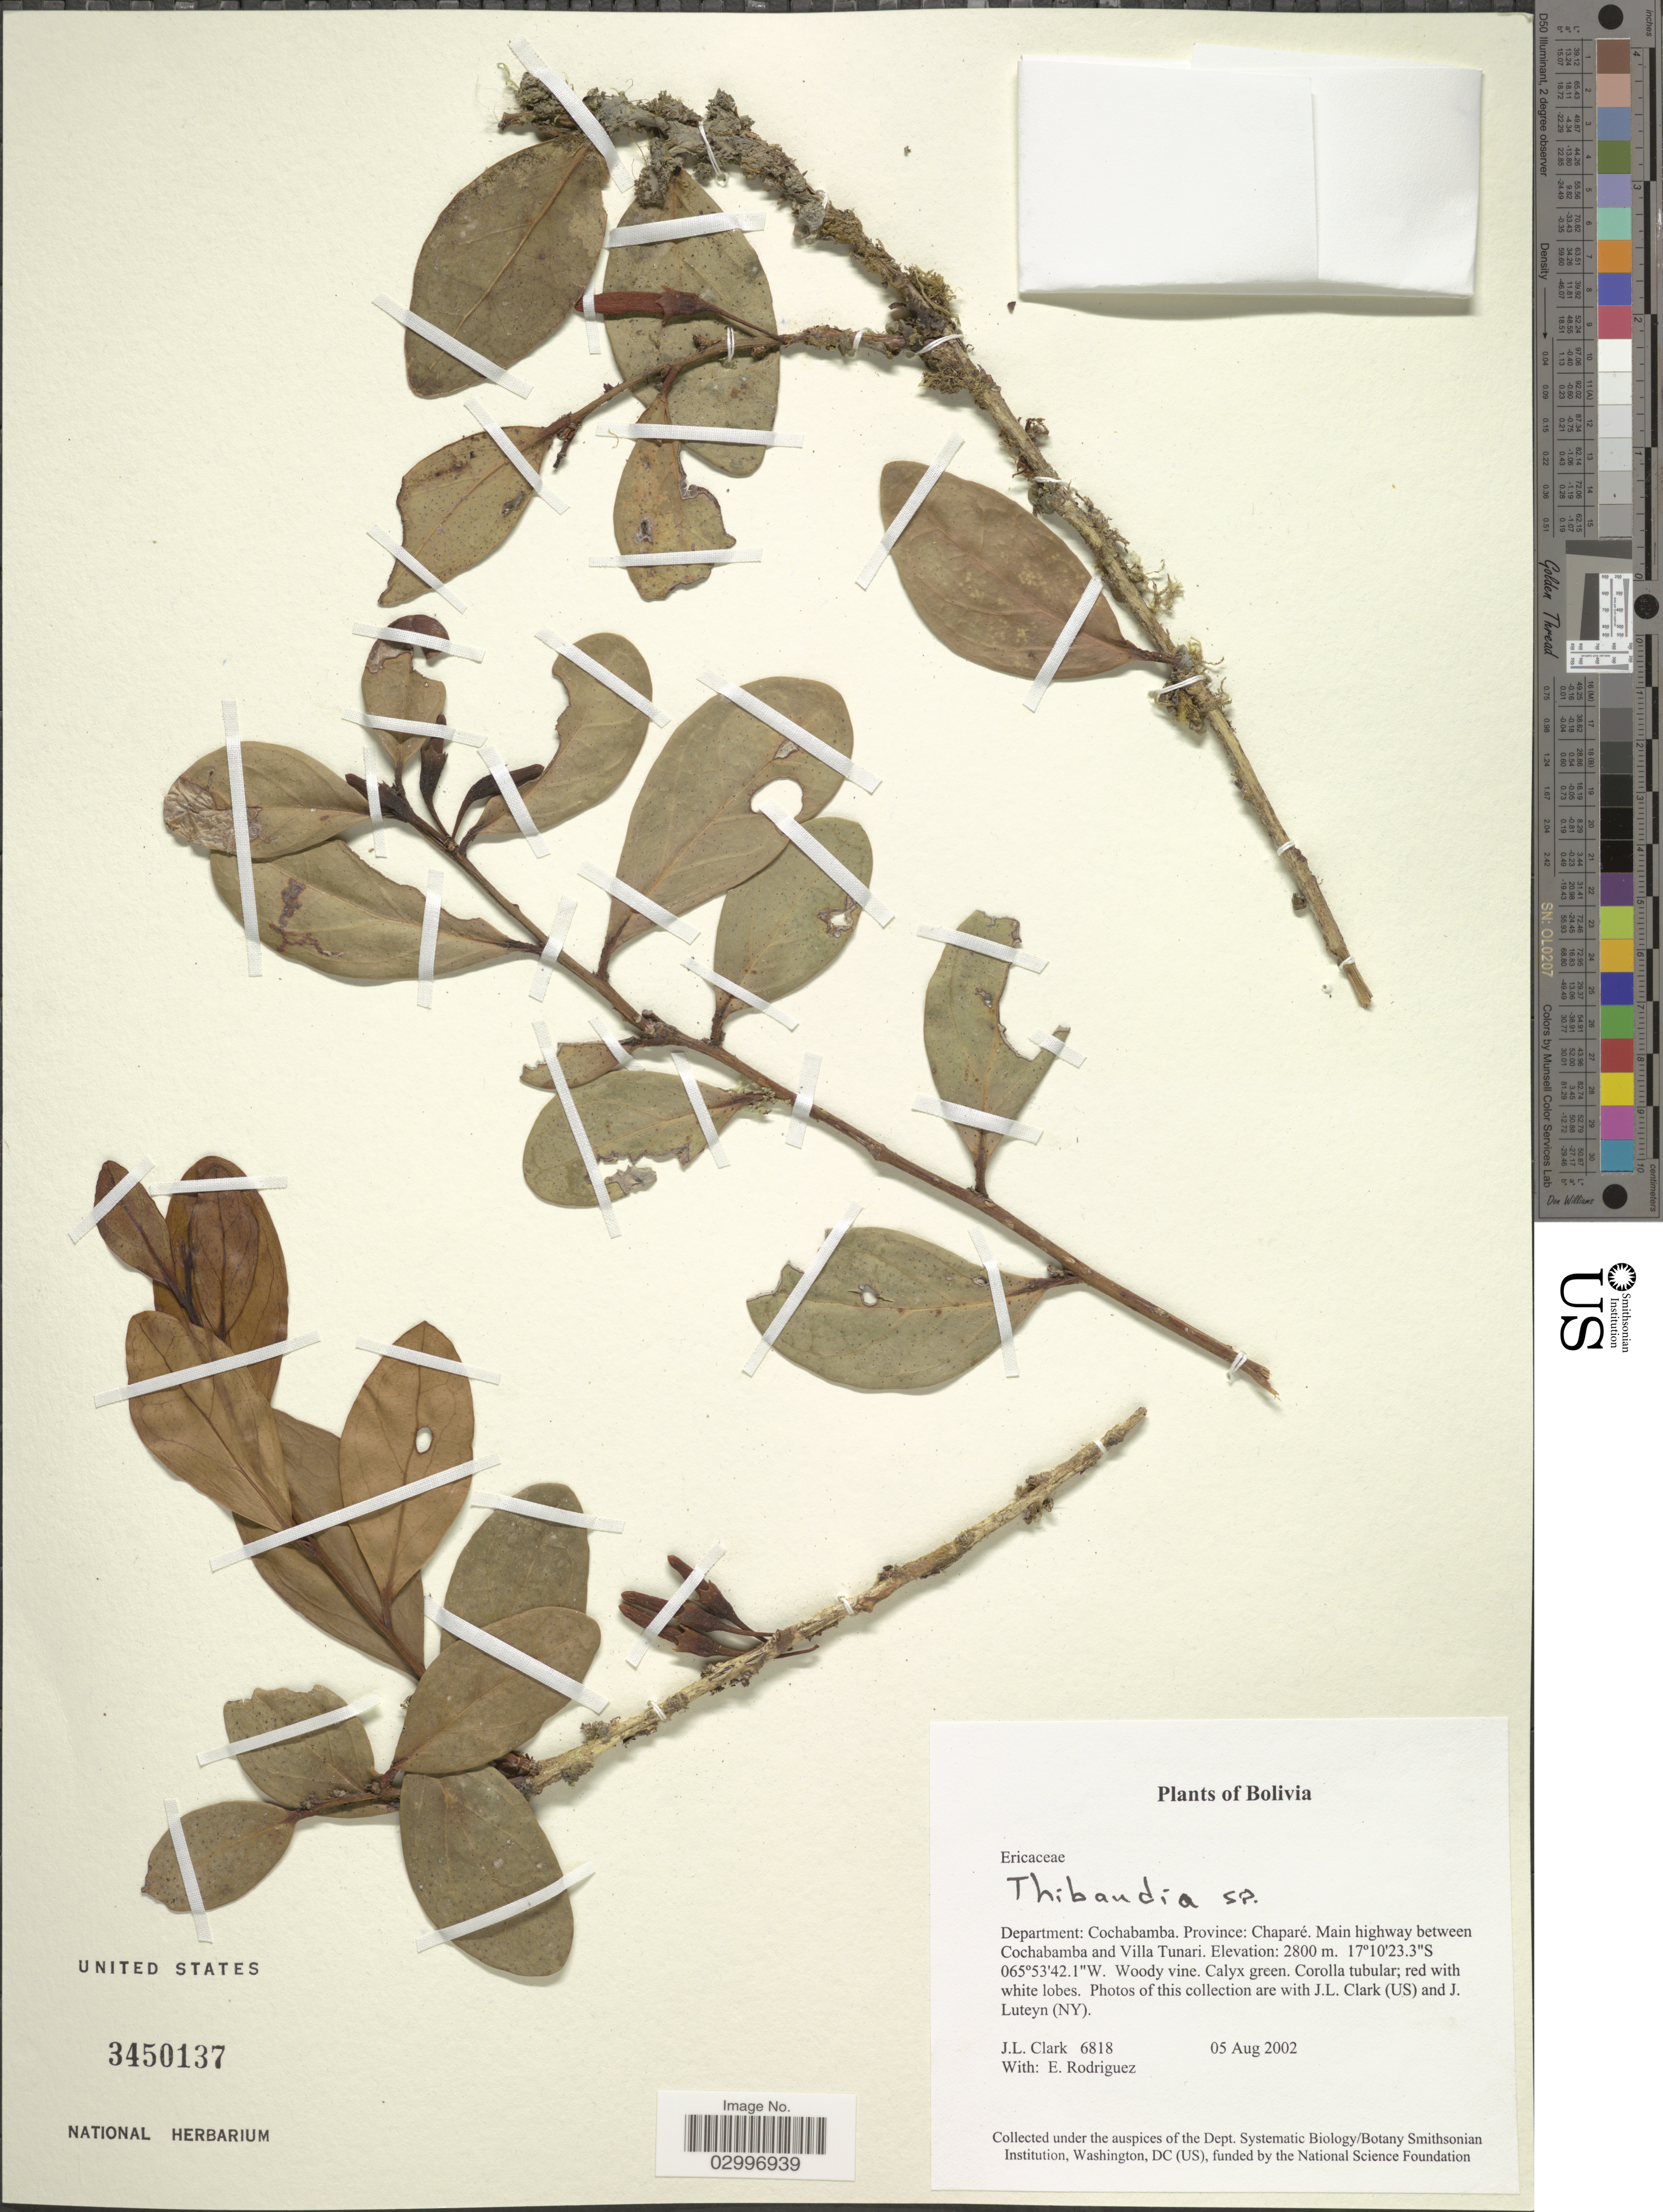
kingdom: Plantae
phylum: Tracheophyta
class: Magnoliopsida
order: Ericales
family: Ericaceae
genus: Thibaudia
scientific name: Thibaudia sp.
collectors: J. L. Clark & E. Rodriguez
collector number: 6818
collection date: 2002-08-05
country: Bolivia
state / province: Cochabamba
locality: Department: Cochabamba. Province: Chaparé. Main highway between Cochabamba and Villa Tunari.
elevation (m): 2800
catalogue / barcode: US 3450137